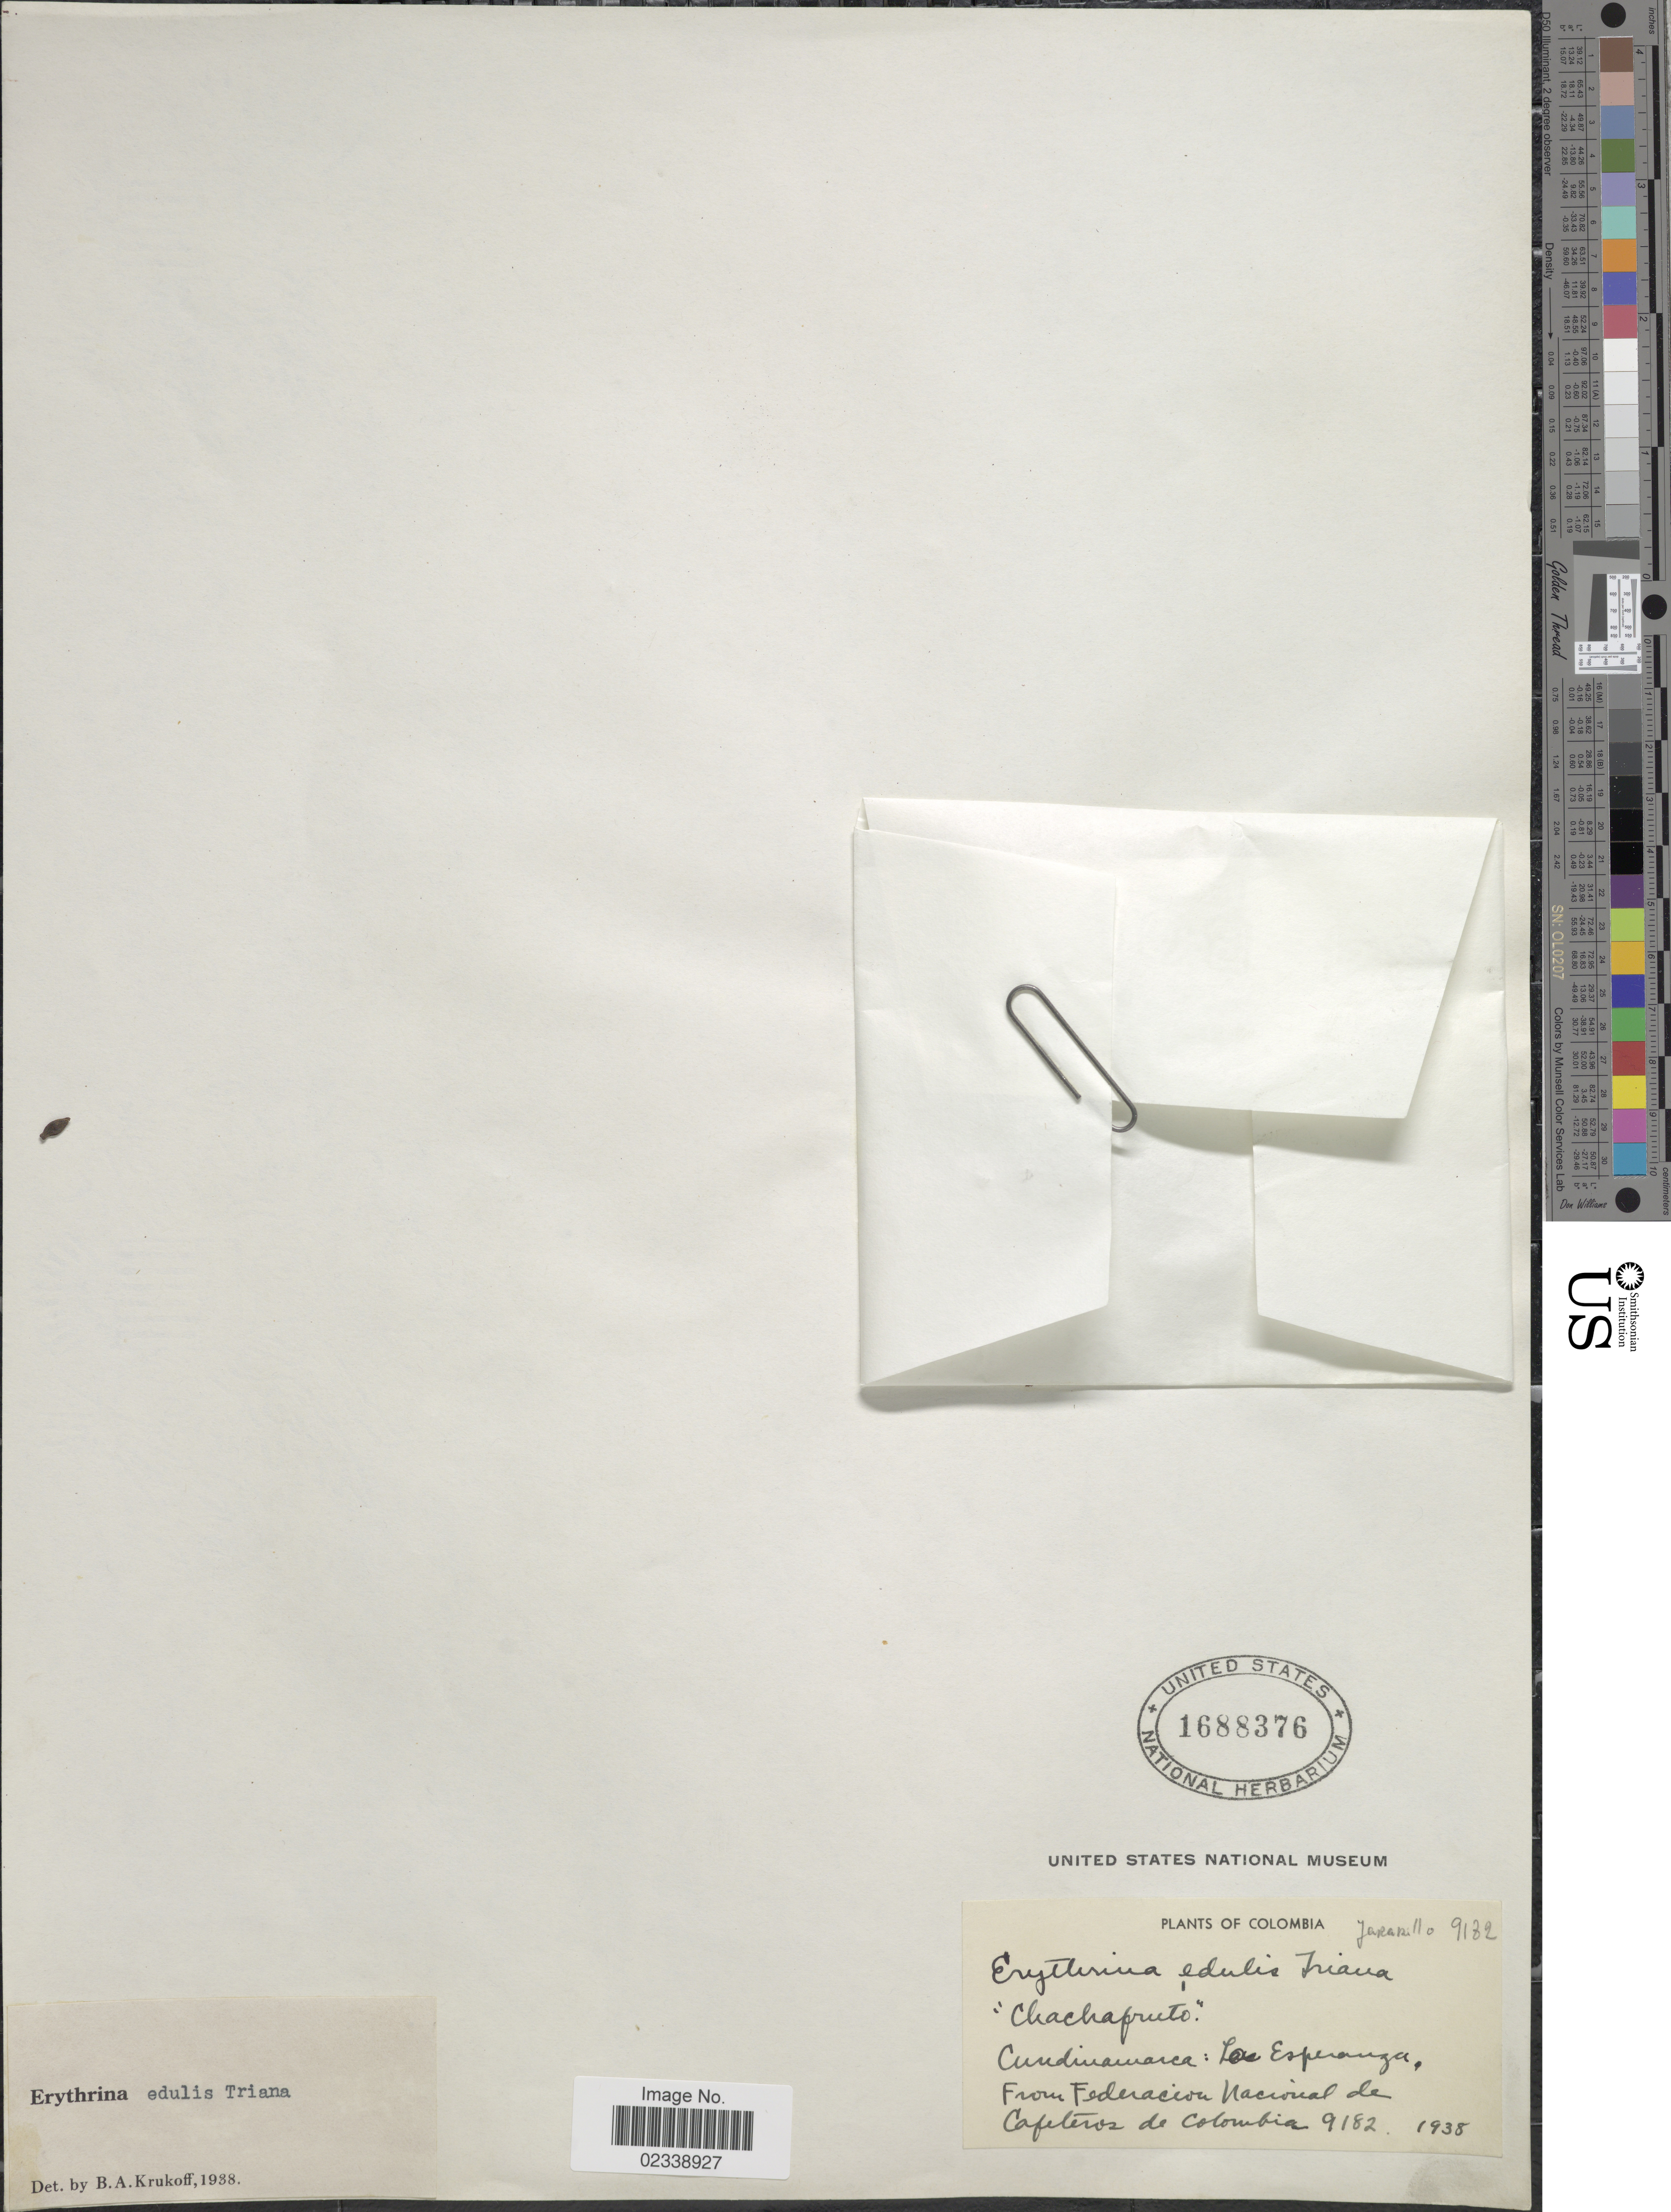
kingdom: Plantae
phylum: Tracheophyta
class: Magnoliopsida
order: Fabales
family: Fabaceae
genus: Erythrina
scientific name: Erythrina edulis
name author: Triana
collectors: Jaramillo, --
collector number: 9182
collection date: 1938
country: Colombia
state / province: Cundinamarca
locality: Las Esperanza, from Federacion Nacional de Cafeteros de Colombia.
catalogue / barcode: US 1688376